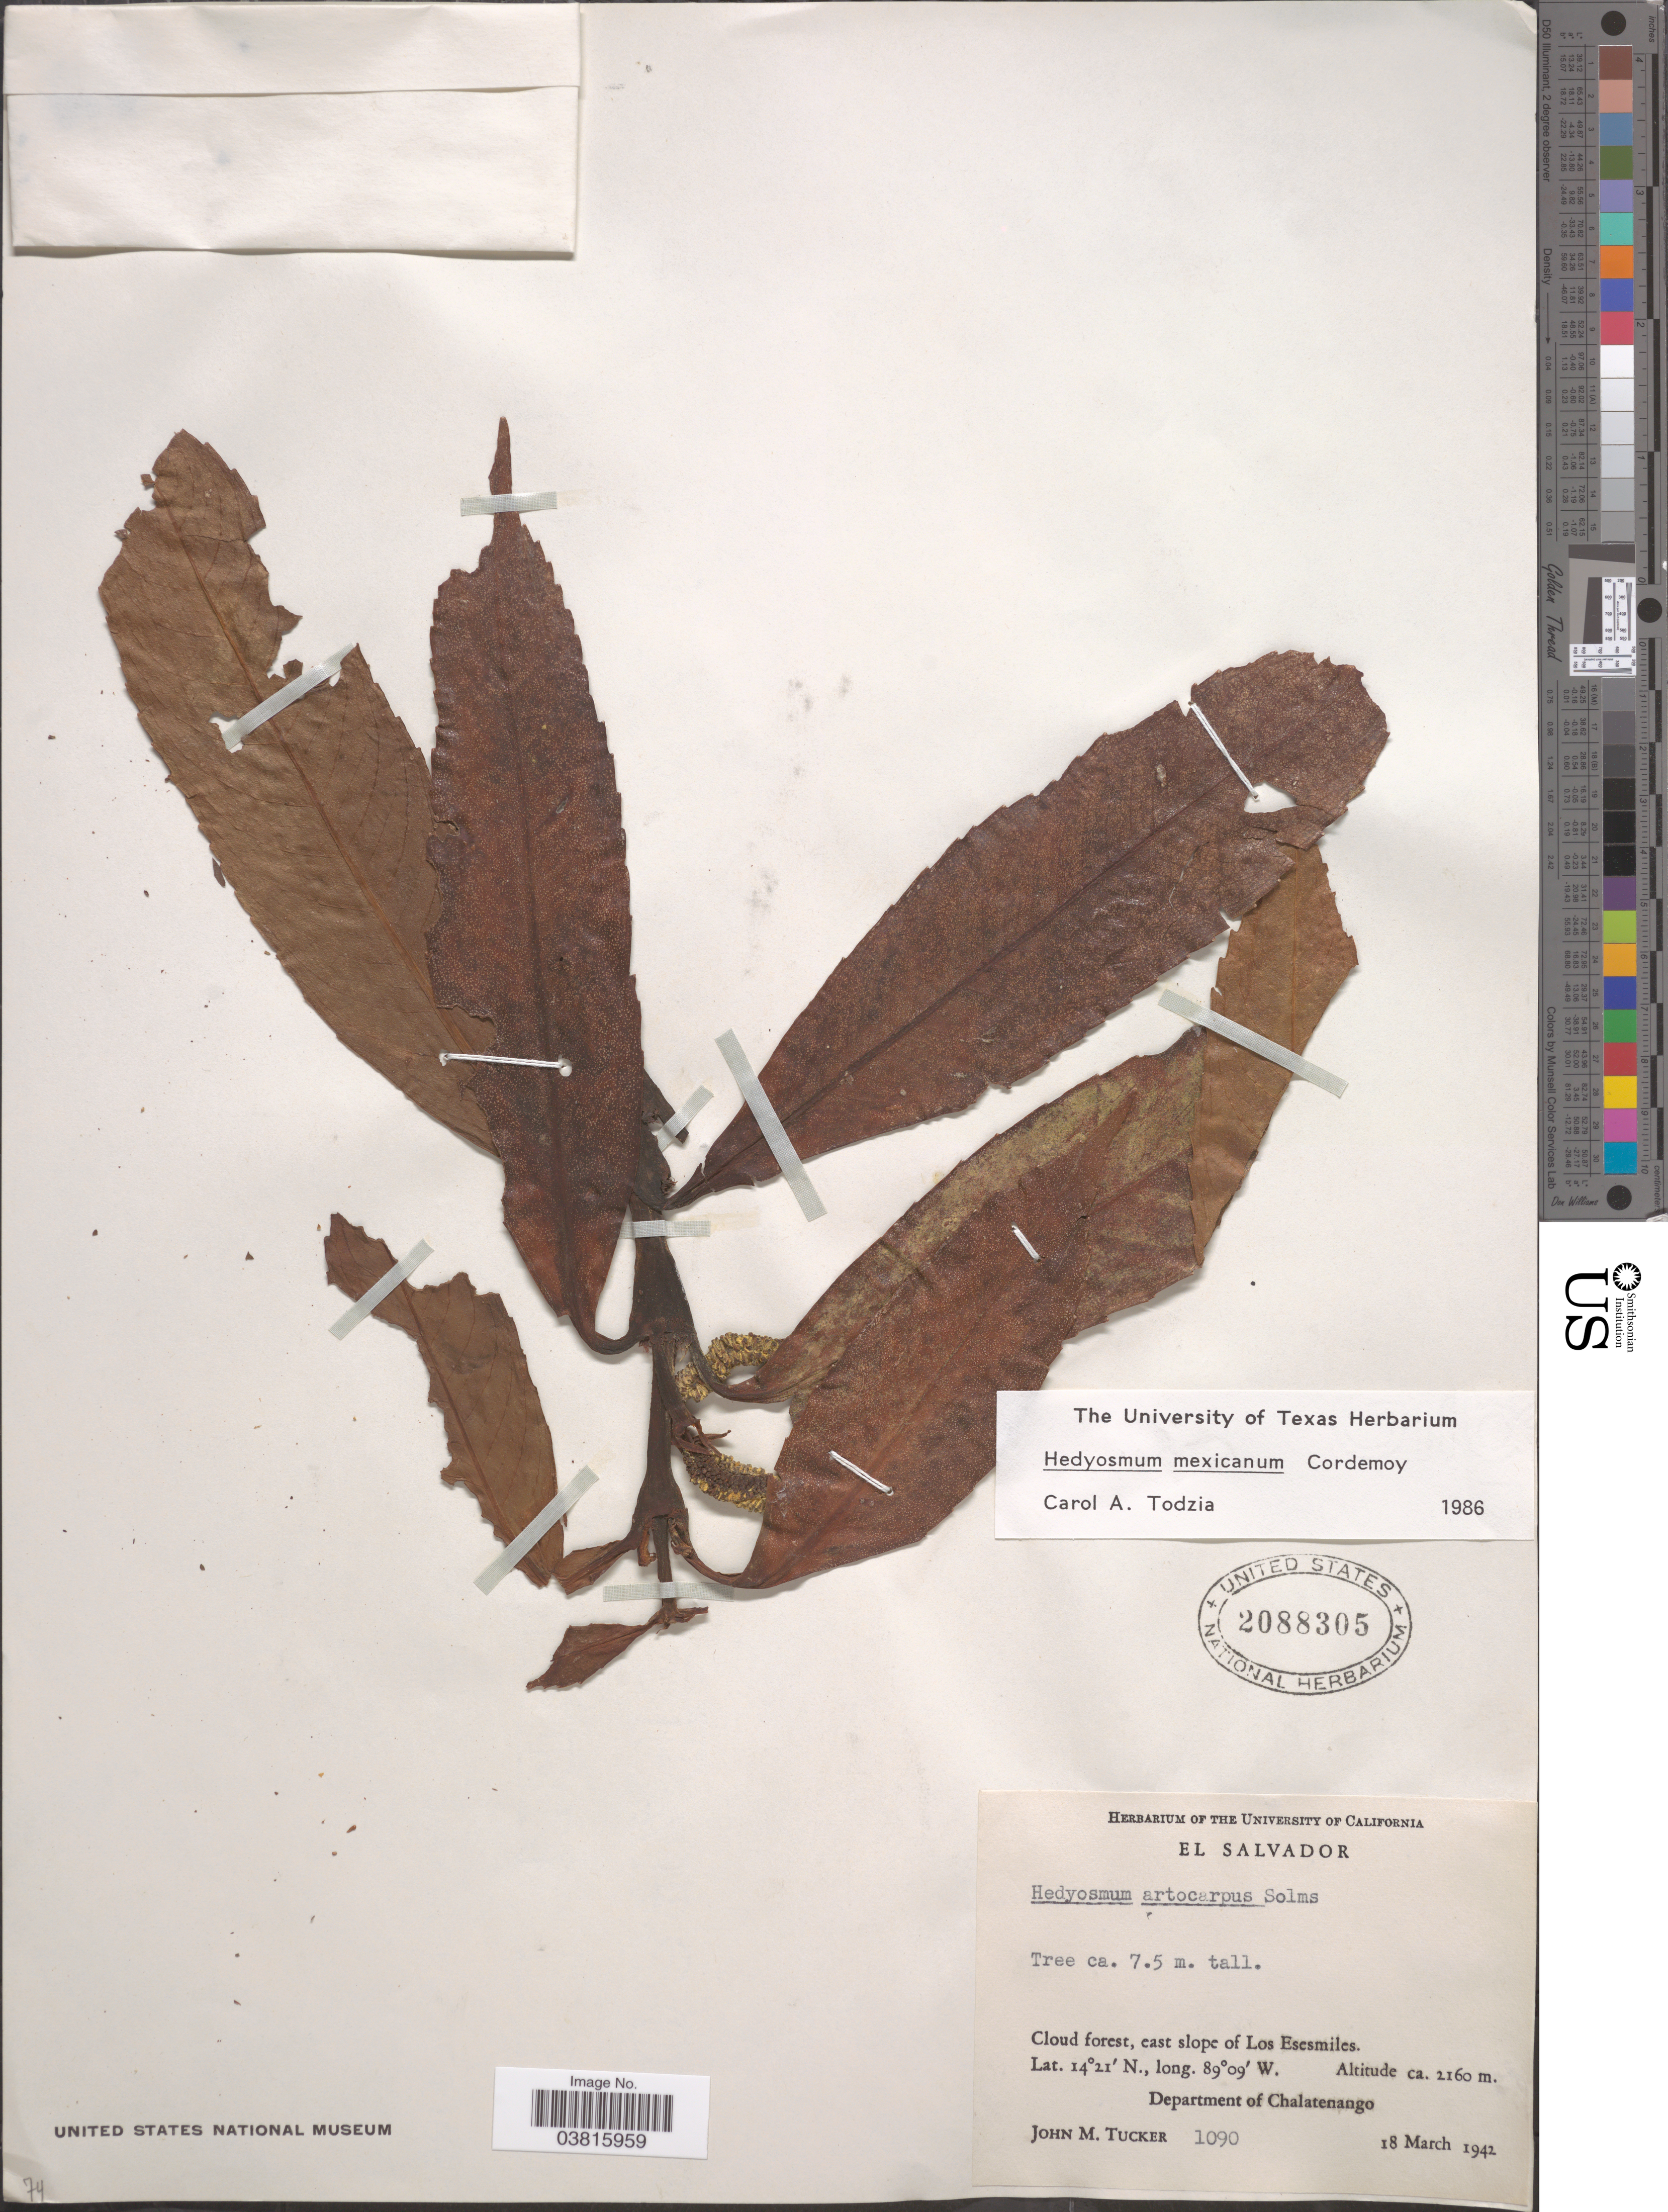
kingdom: Plantae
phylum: Tracheophyta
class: Magnoliopsida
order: Chloranthales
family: Chloranthaceae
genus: Hedyosmum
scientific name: Hedyosmum artocarpus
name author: Solms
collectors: J. M. Tucker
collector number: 1090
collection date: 1941-03-18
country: El Salvador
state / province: Chalatenango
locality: East slope of Los Esesmiles. Department of Chalatenango.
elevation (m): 2160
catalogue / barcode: US 2088305